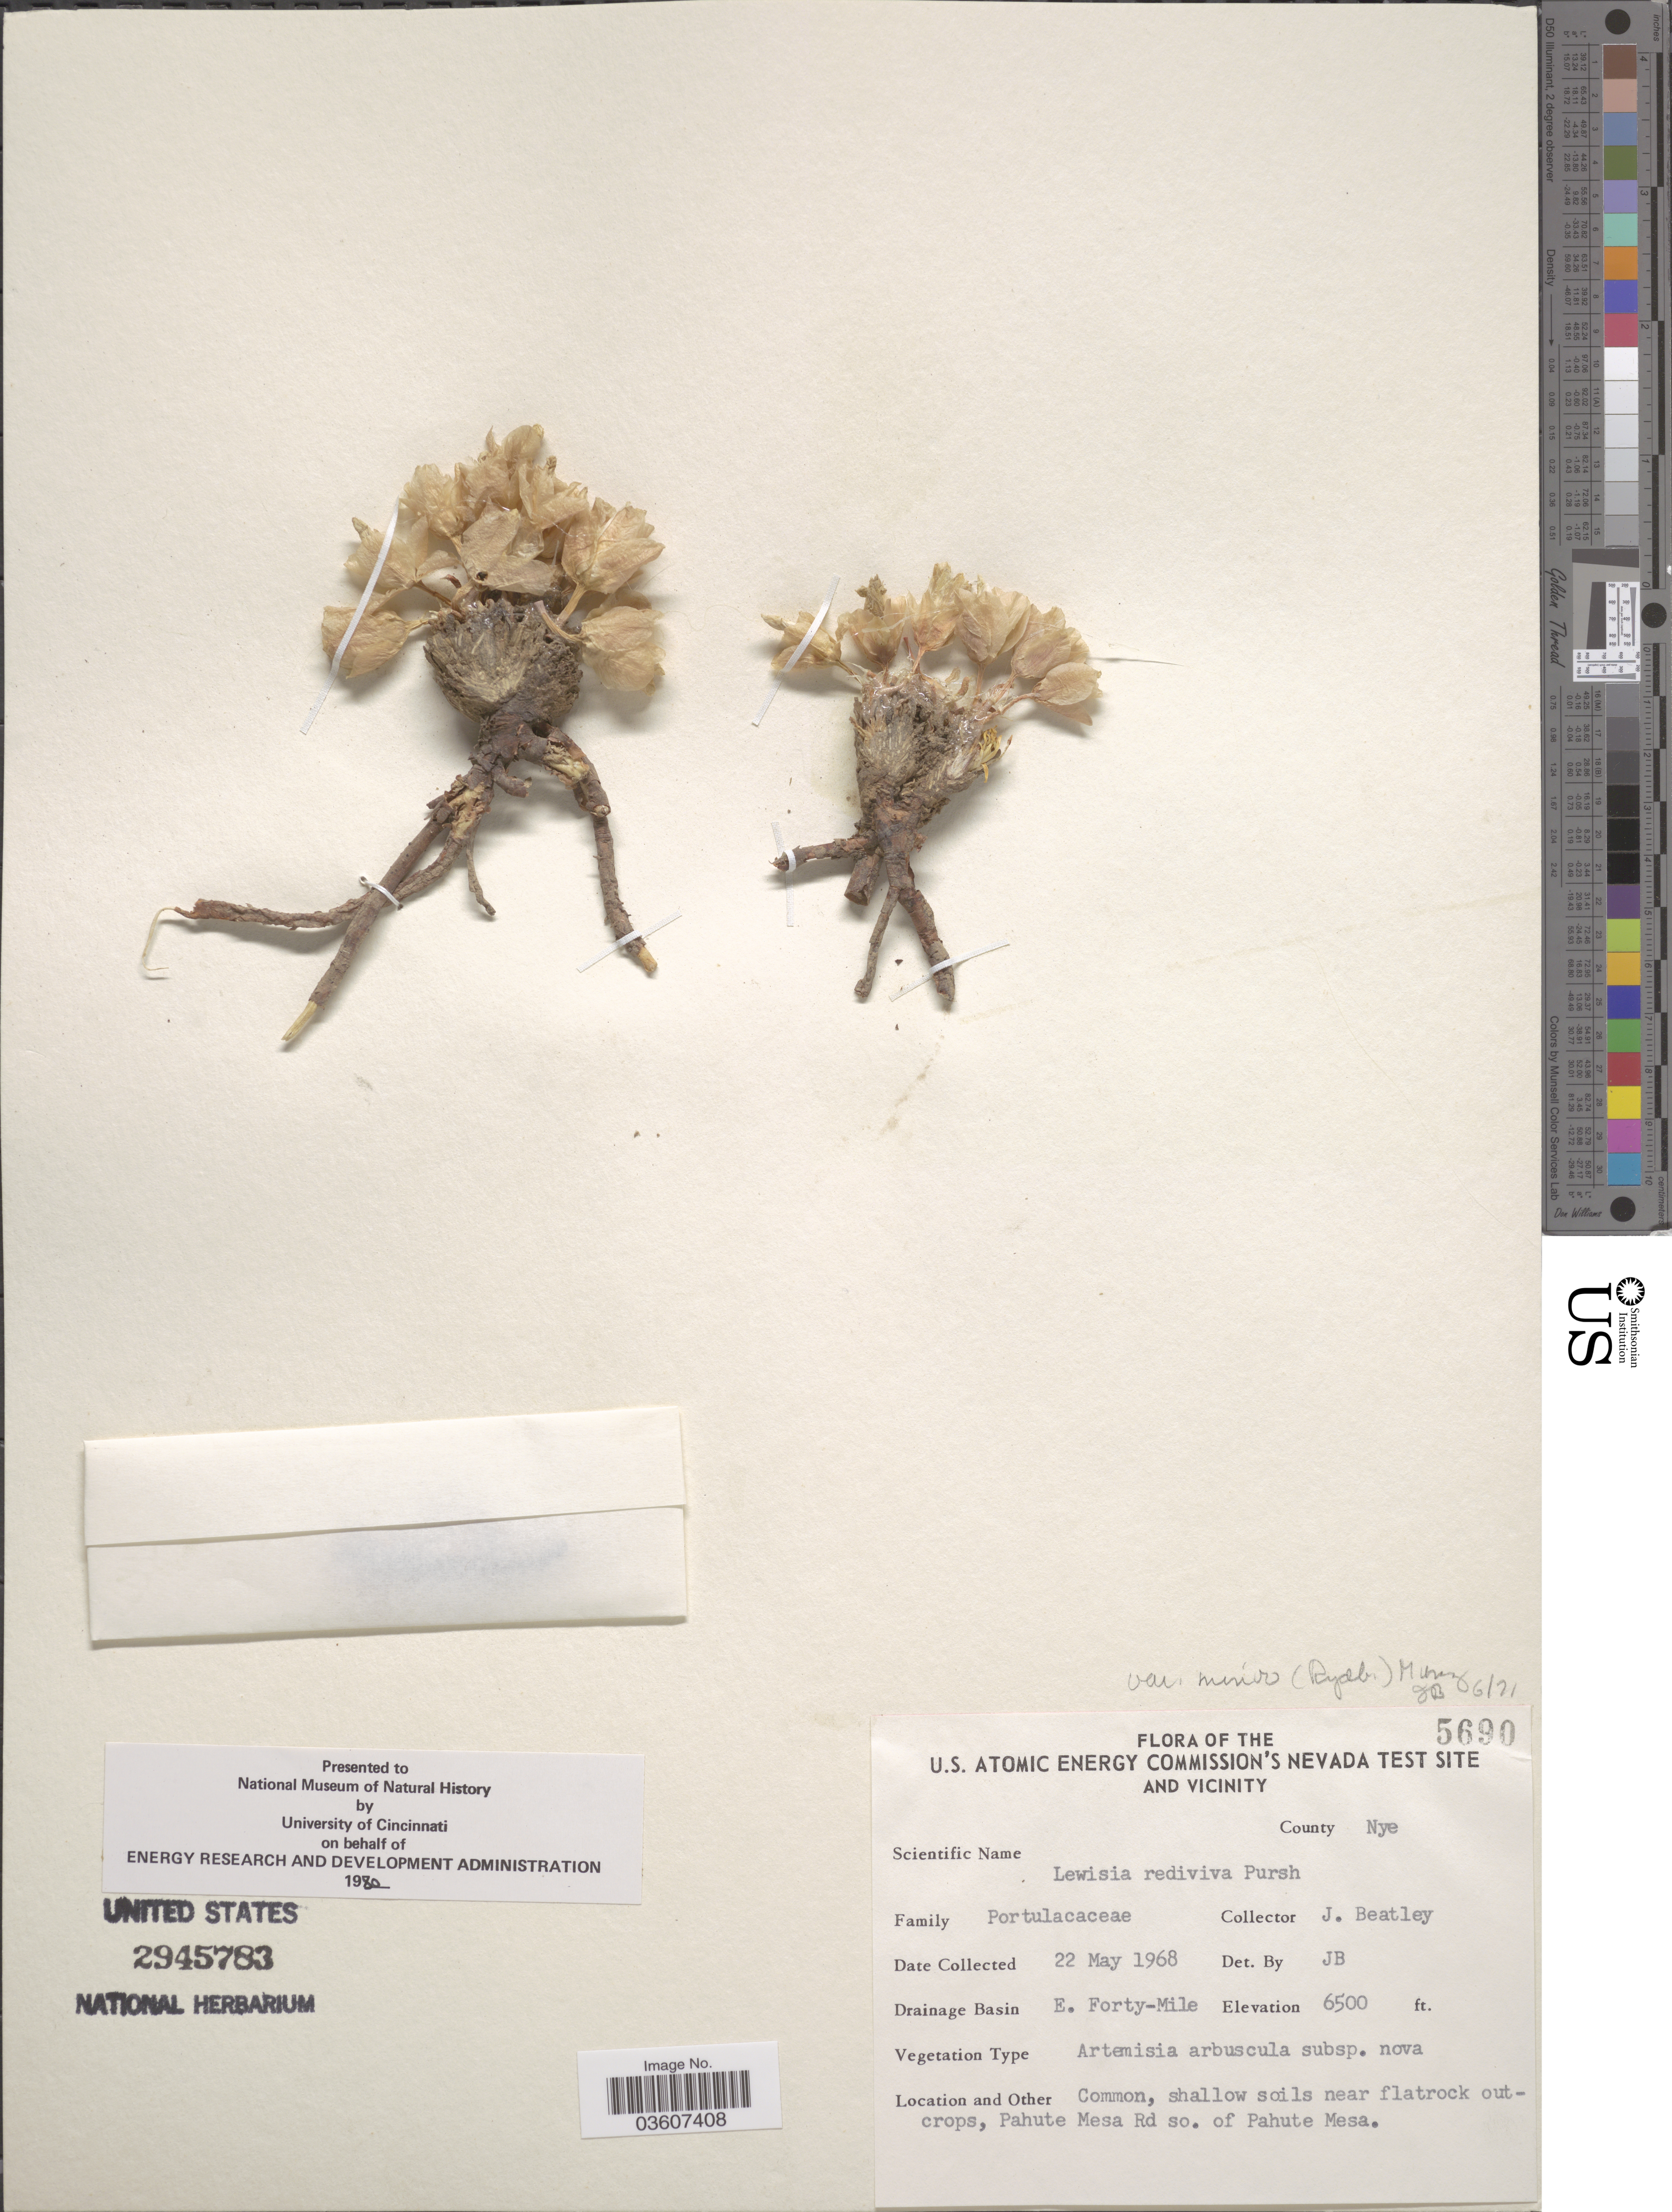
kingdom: Plantae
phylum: Tracheophyta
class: Magnoliopsida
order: Caryophyllales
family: Montiaceae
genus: Lewisia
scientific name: Lewisia rediviva var. minor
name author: (Rydb.) Munz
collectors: J. C. Beatley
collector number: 5690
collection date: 1968-05-22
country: United States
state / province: Nevada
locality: U.S. Atomic Energy Commission's Nevada Test Site and Vicinity. County Nye, Drainage Basin E. Forty-Mile, Pahute Mesa Rd so. of Pahute Mesa.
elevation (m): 1981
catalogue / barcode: US 2945783